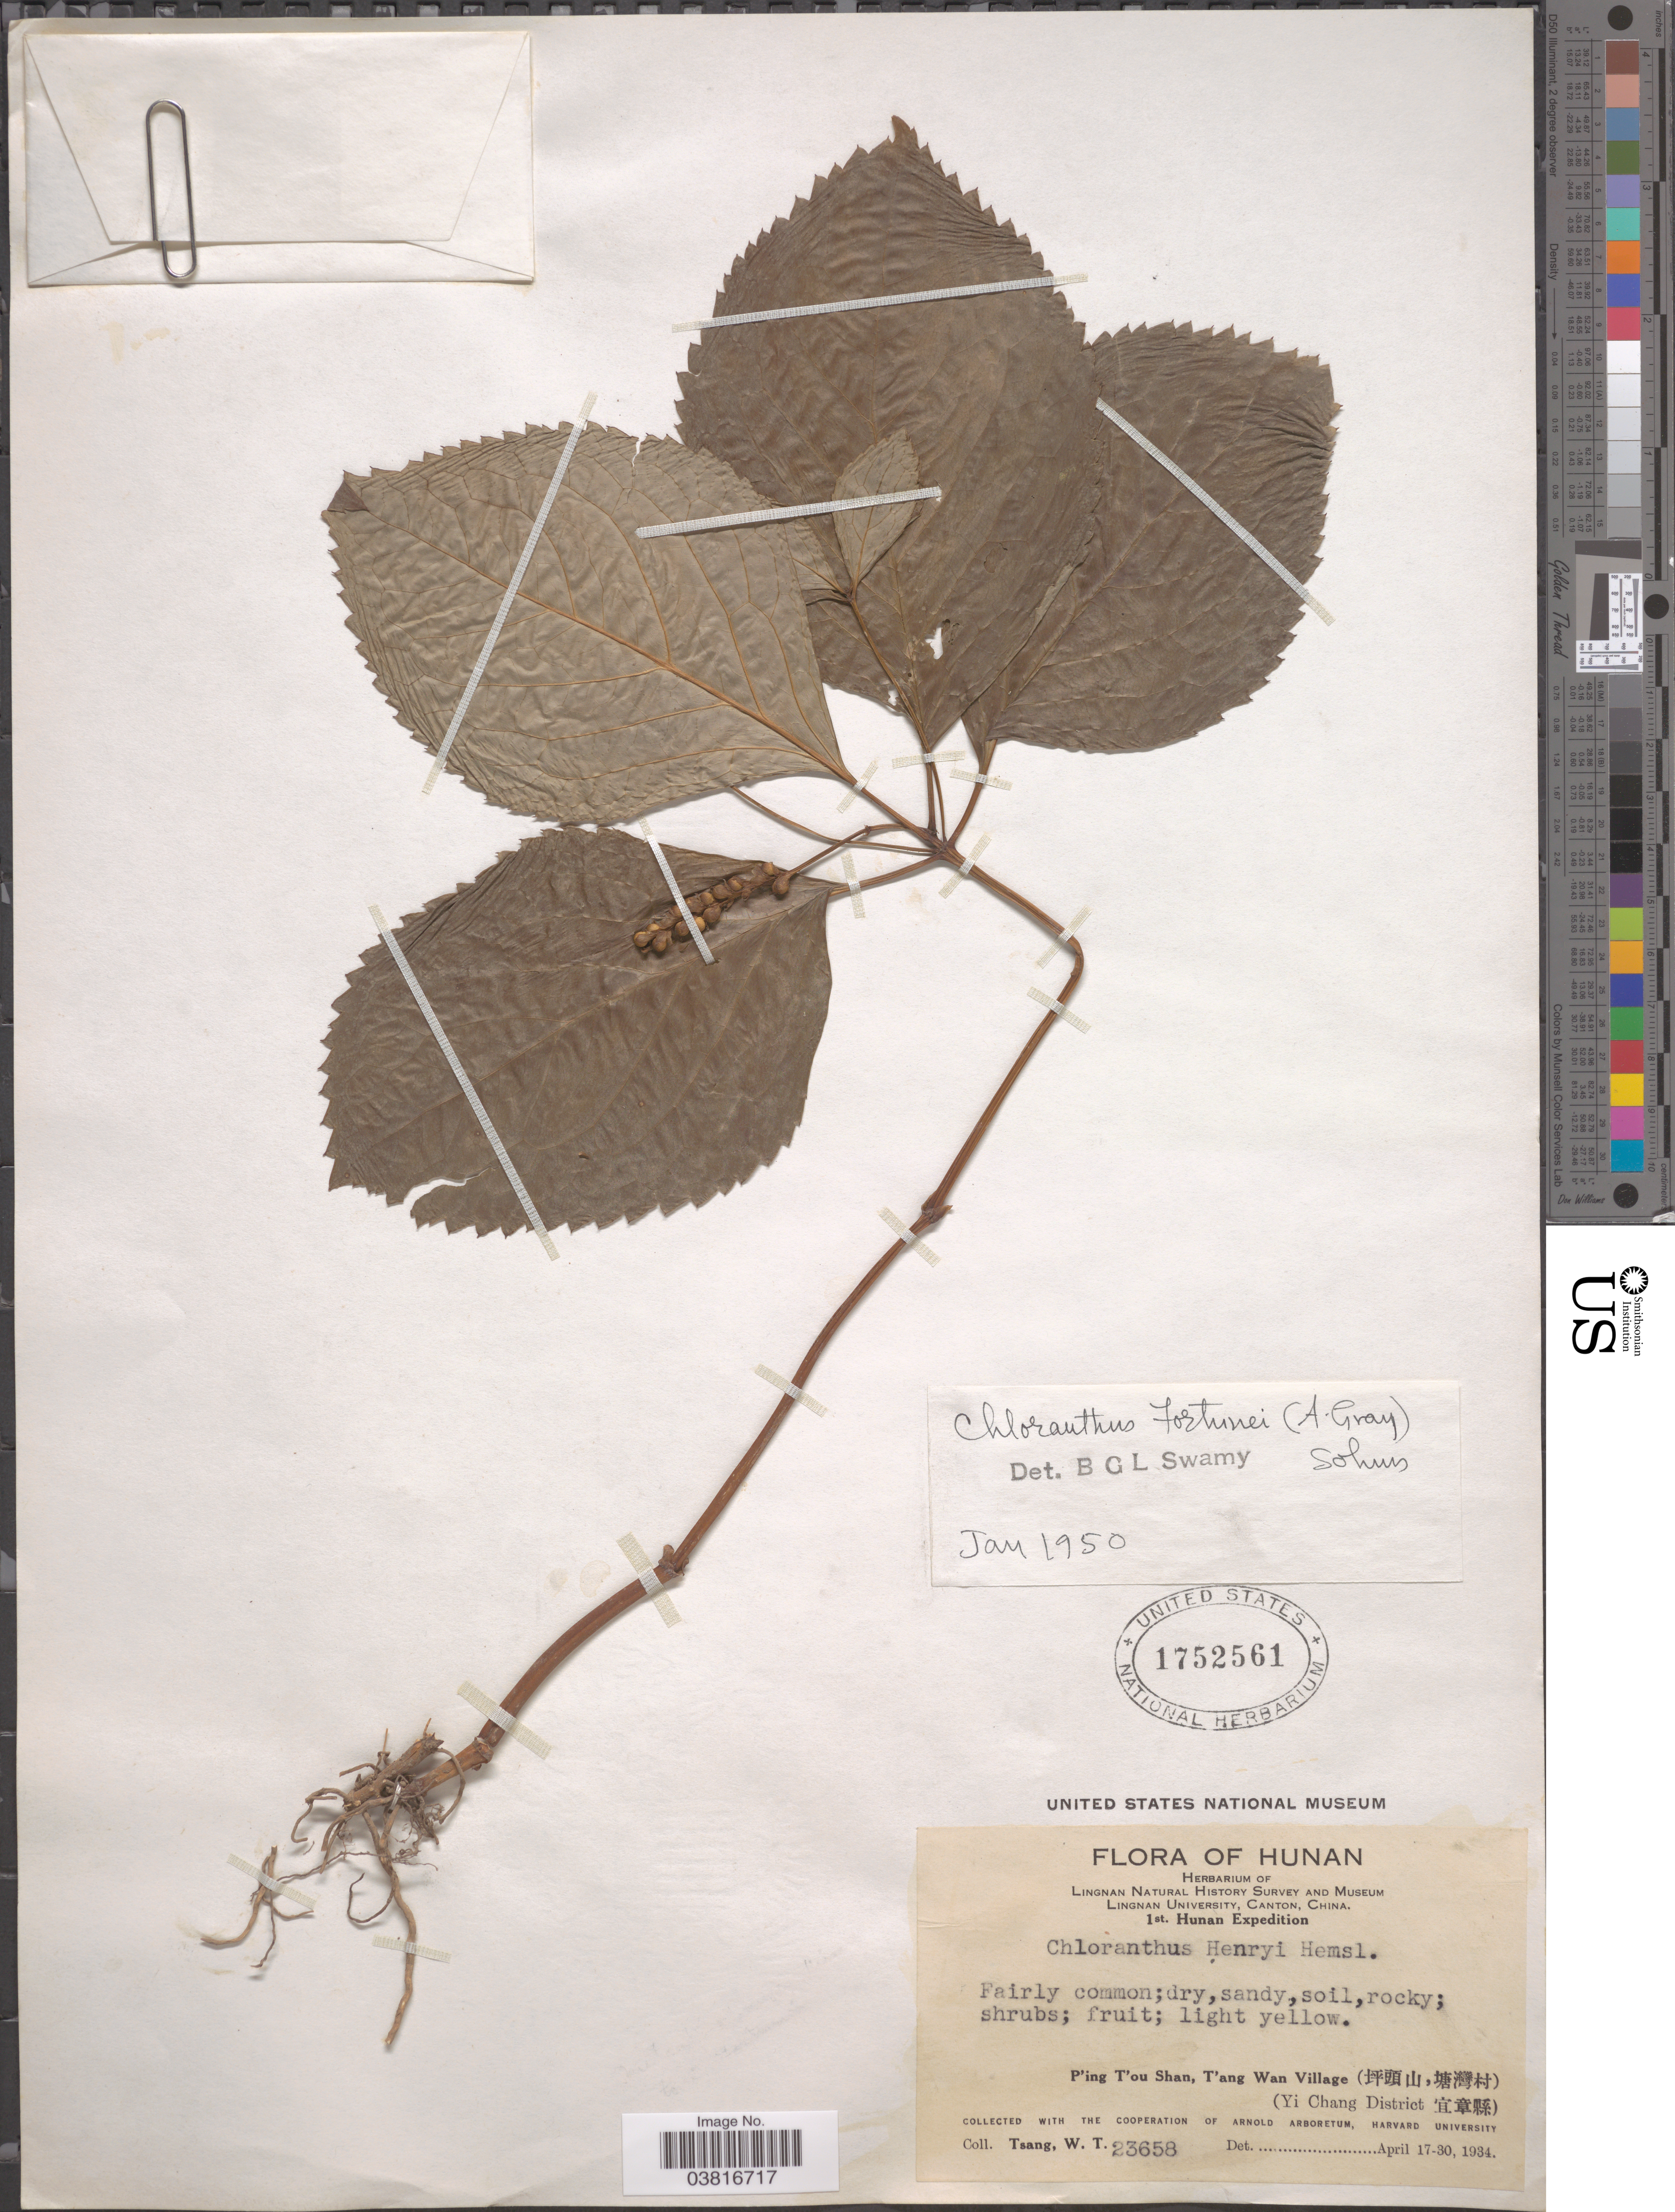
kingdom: Plantae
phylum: Tracheophyta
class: Magnoliopsida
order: Chloranthales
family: Chloranthaceae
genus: Chloranthus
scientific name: Chloranthus henryi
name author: Hemsl.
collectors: W. T. Tsang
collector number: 23658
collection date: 1934-04-17/1934-04-30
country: China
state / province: Hunan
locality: P'ing T'ou Shan, T'ang Wan Village (X). (Yi Chang District X).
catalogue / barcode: US 1752561